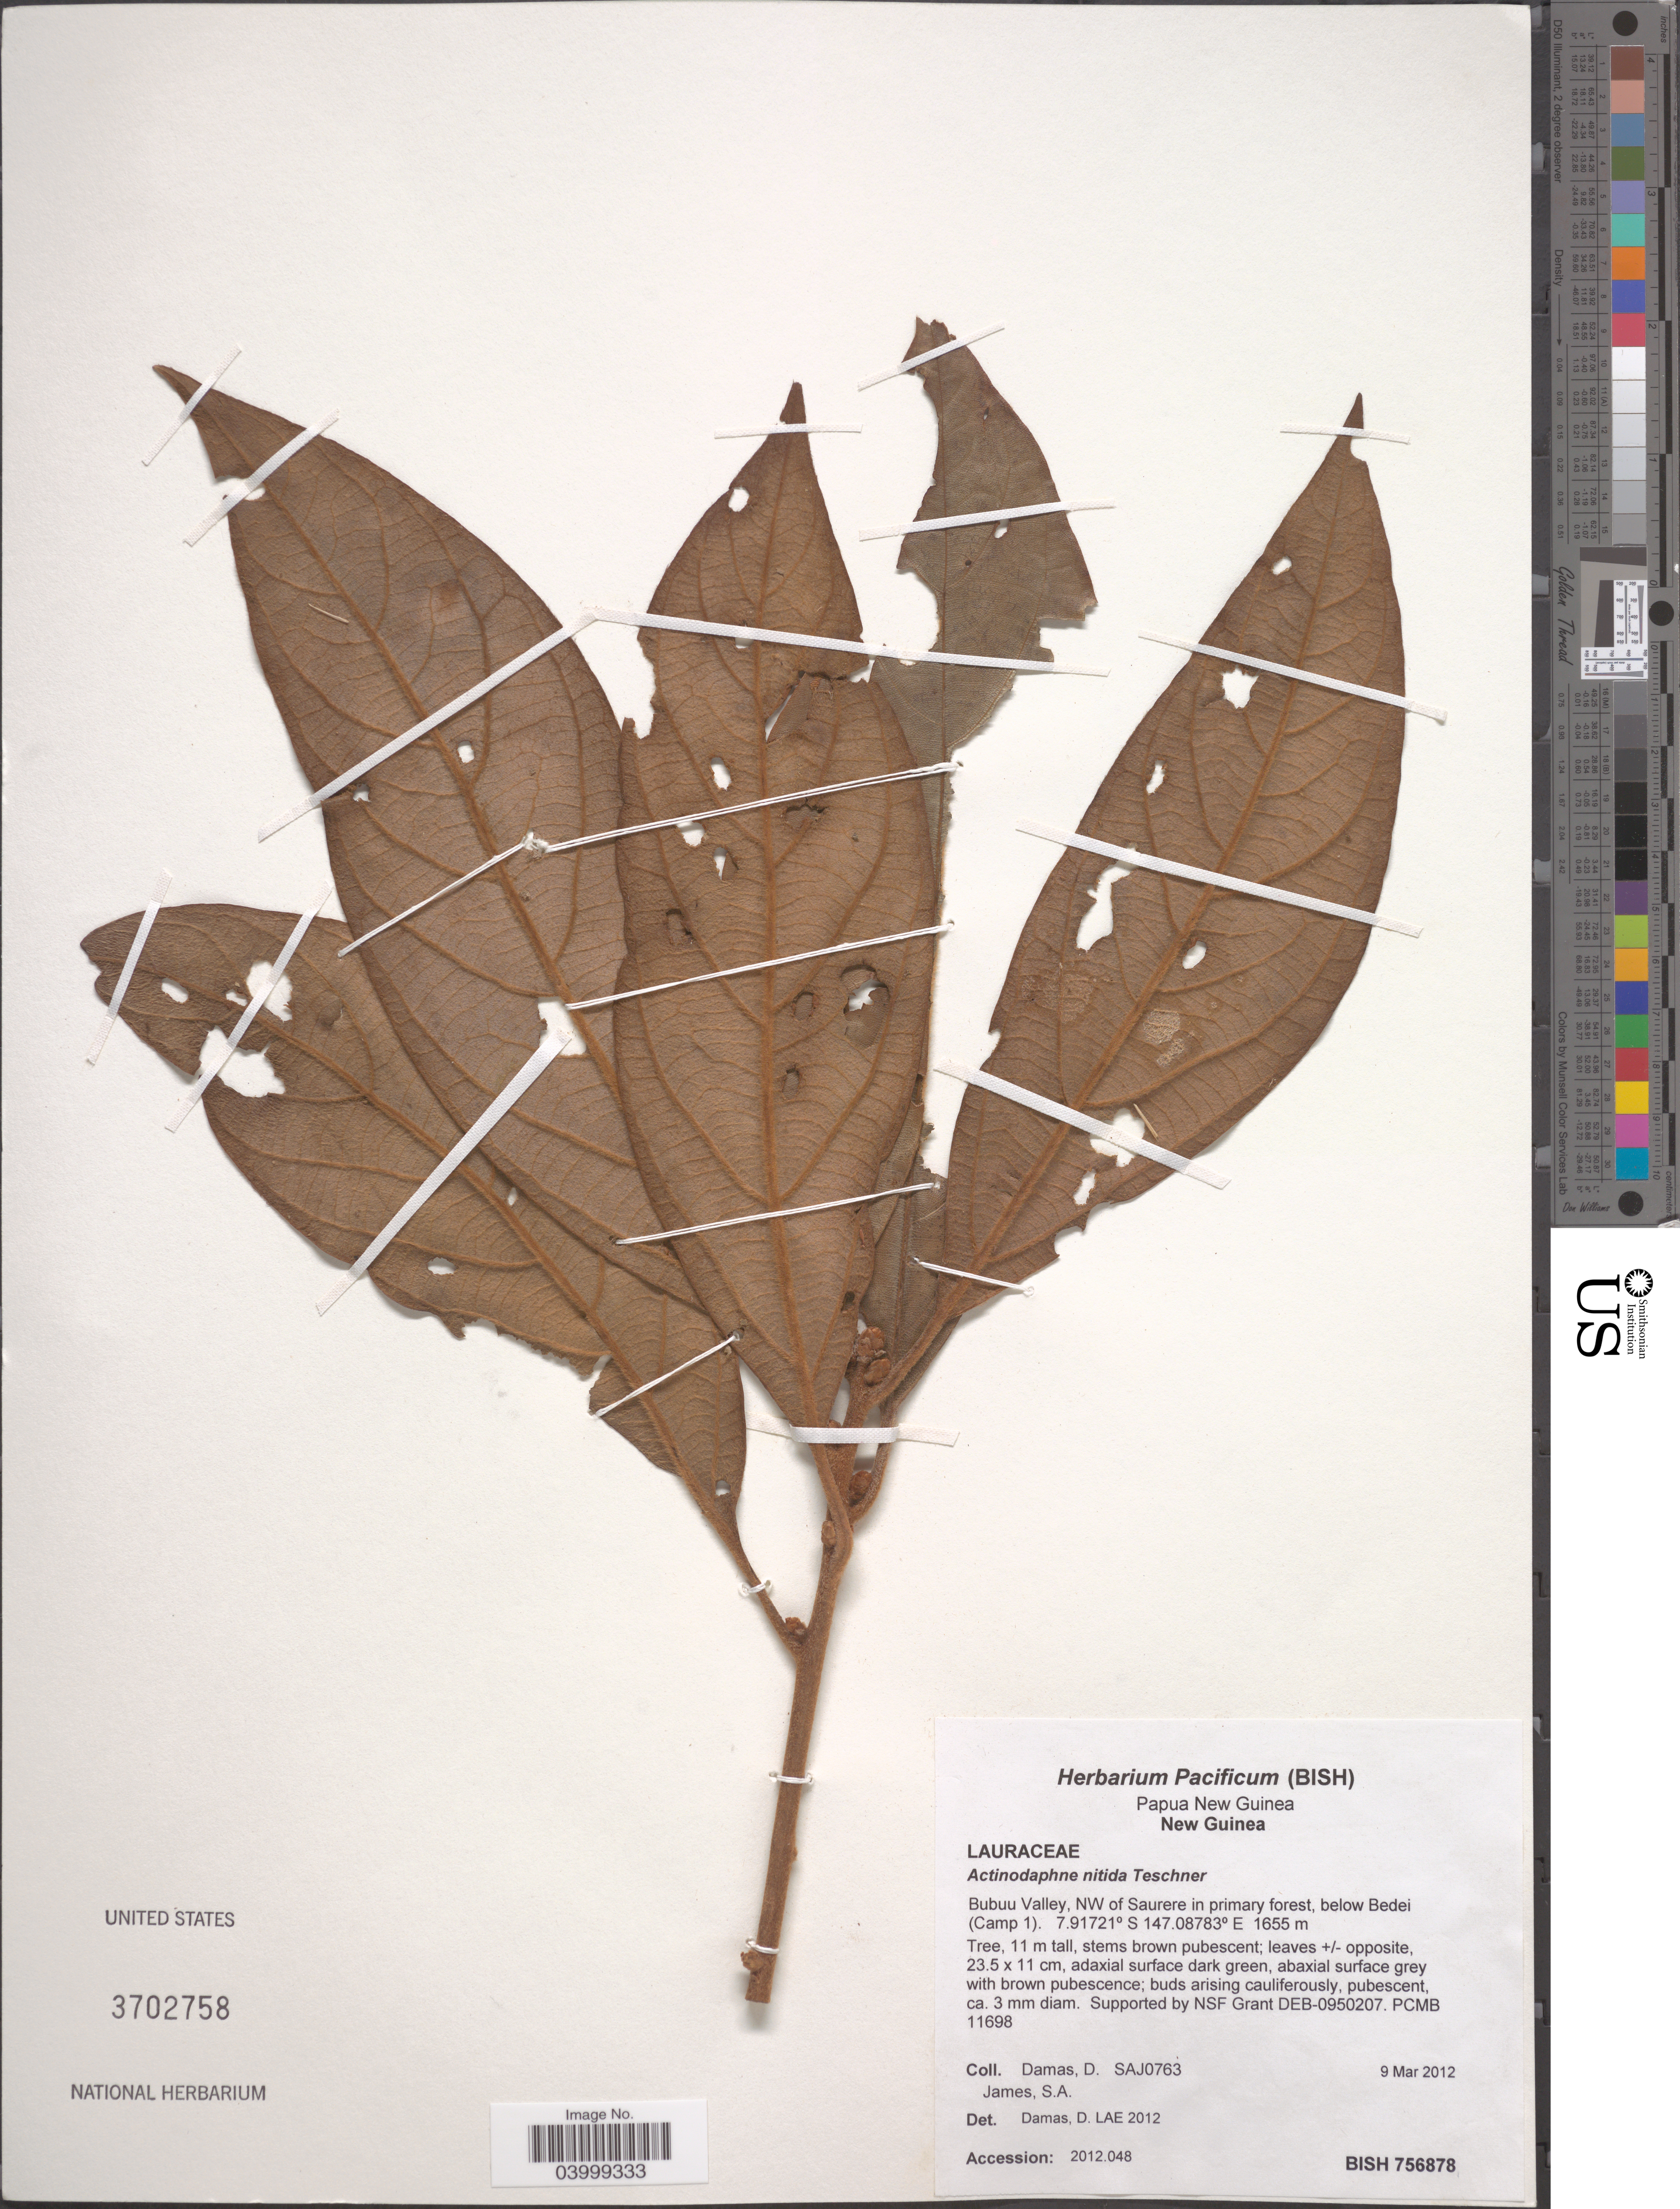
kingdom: Plantae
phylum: Tracheophyta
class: Magnoliopsida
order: Laurales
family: Lauraceae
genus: Actinodaphne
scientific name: Actinodaphne nitida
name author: Teschner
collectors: D. Damas & S. James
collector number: SAJ0763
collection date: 2012-03-09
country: Papua New Guinea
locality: New Guinea. Babuu Valey, NW of Saurere in primary forest, below Bedei (Camp 1).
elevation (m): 1655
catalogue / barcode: US 3702758